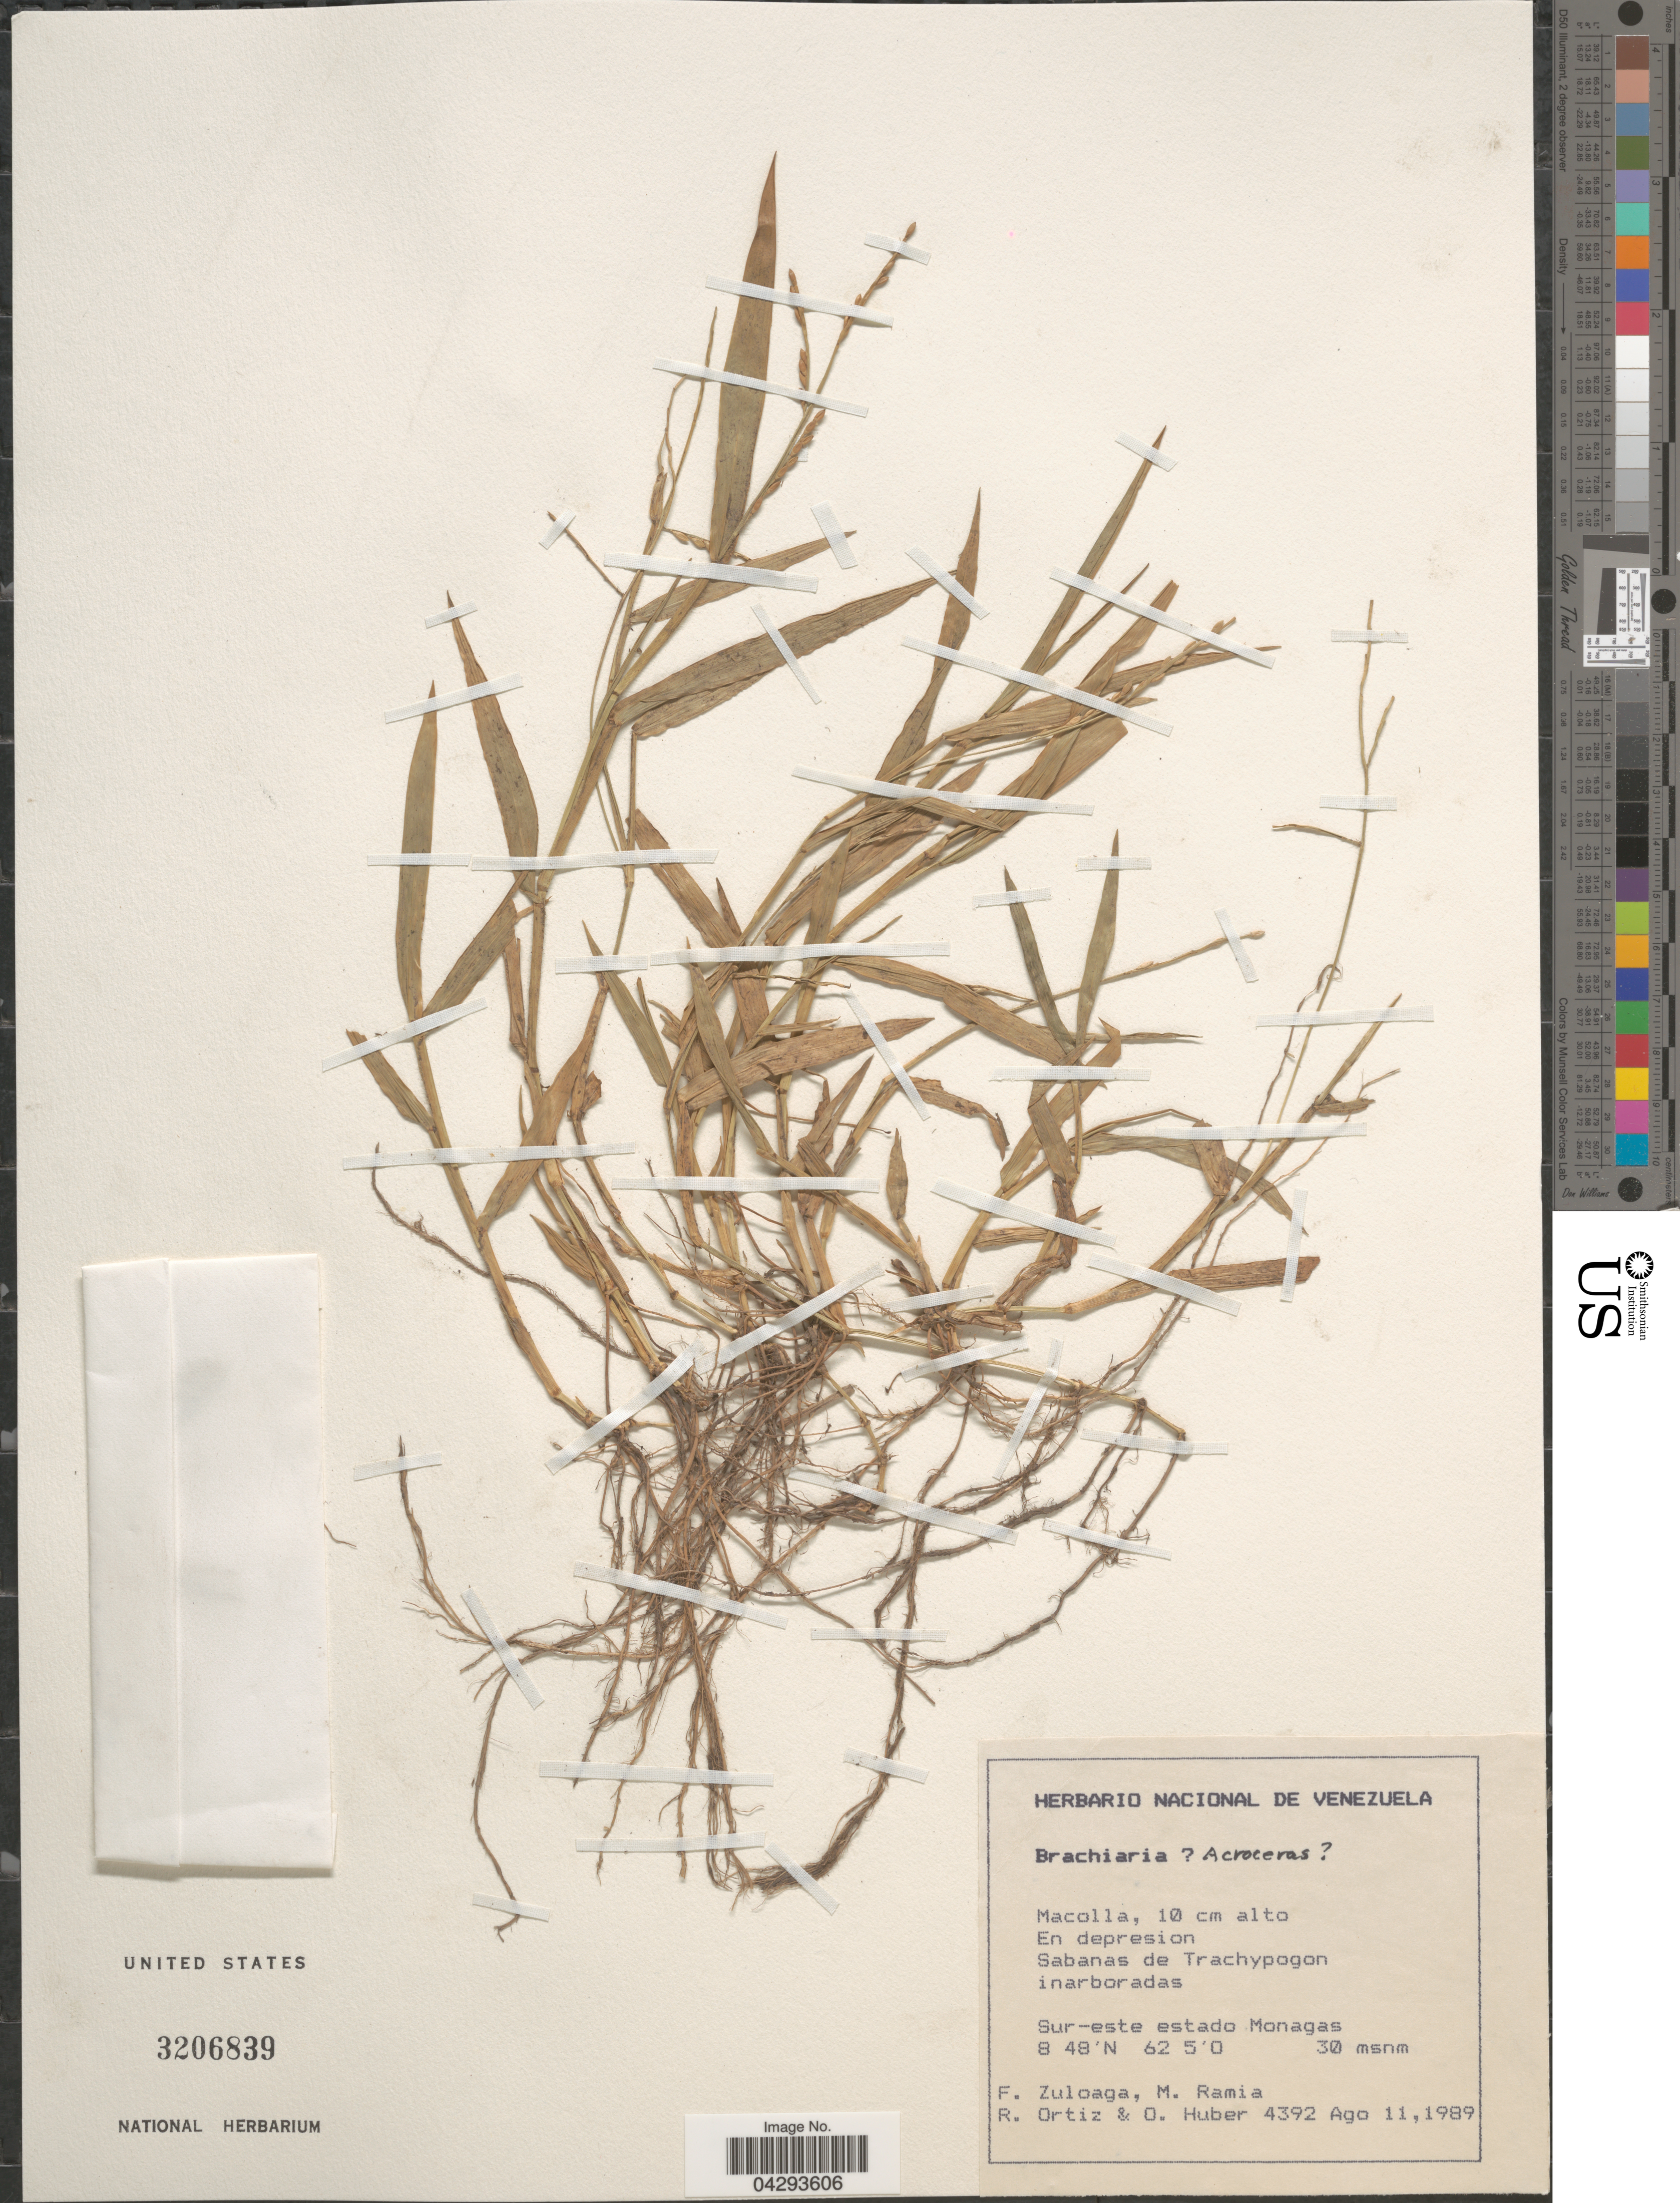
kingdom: Plantae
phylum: Tracheophyta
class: Liliopsida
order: Poales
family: Poaceae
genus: Urochloa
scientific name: Urochloa sp.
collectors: F. Zuloaga, M. Ramia, R. Ortiz & O. Huber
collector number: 4392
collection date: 1989-08-11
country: Venezuela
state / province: Monagas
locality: Sur-este estado Monagas.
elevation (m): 30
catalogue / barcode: US 3206839